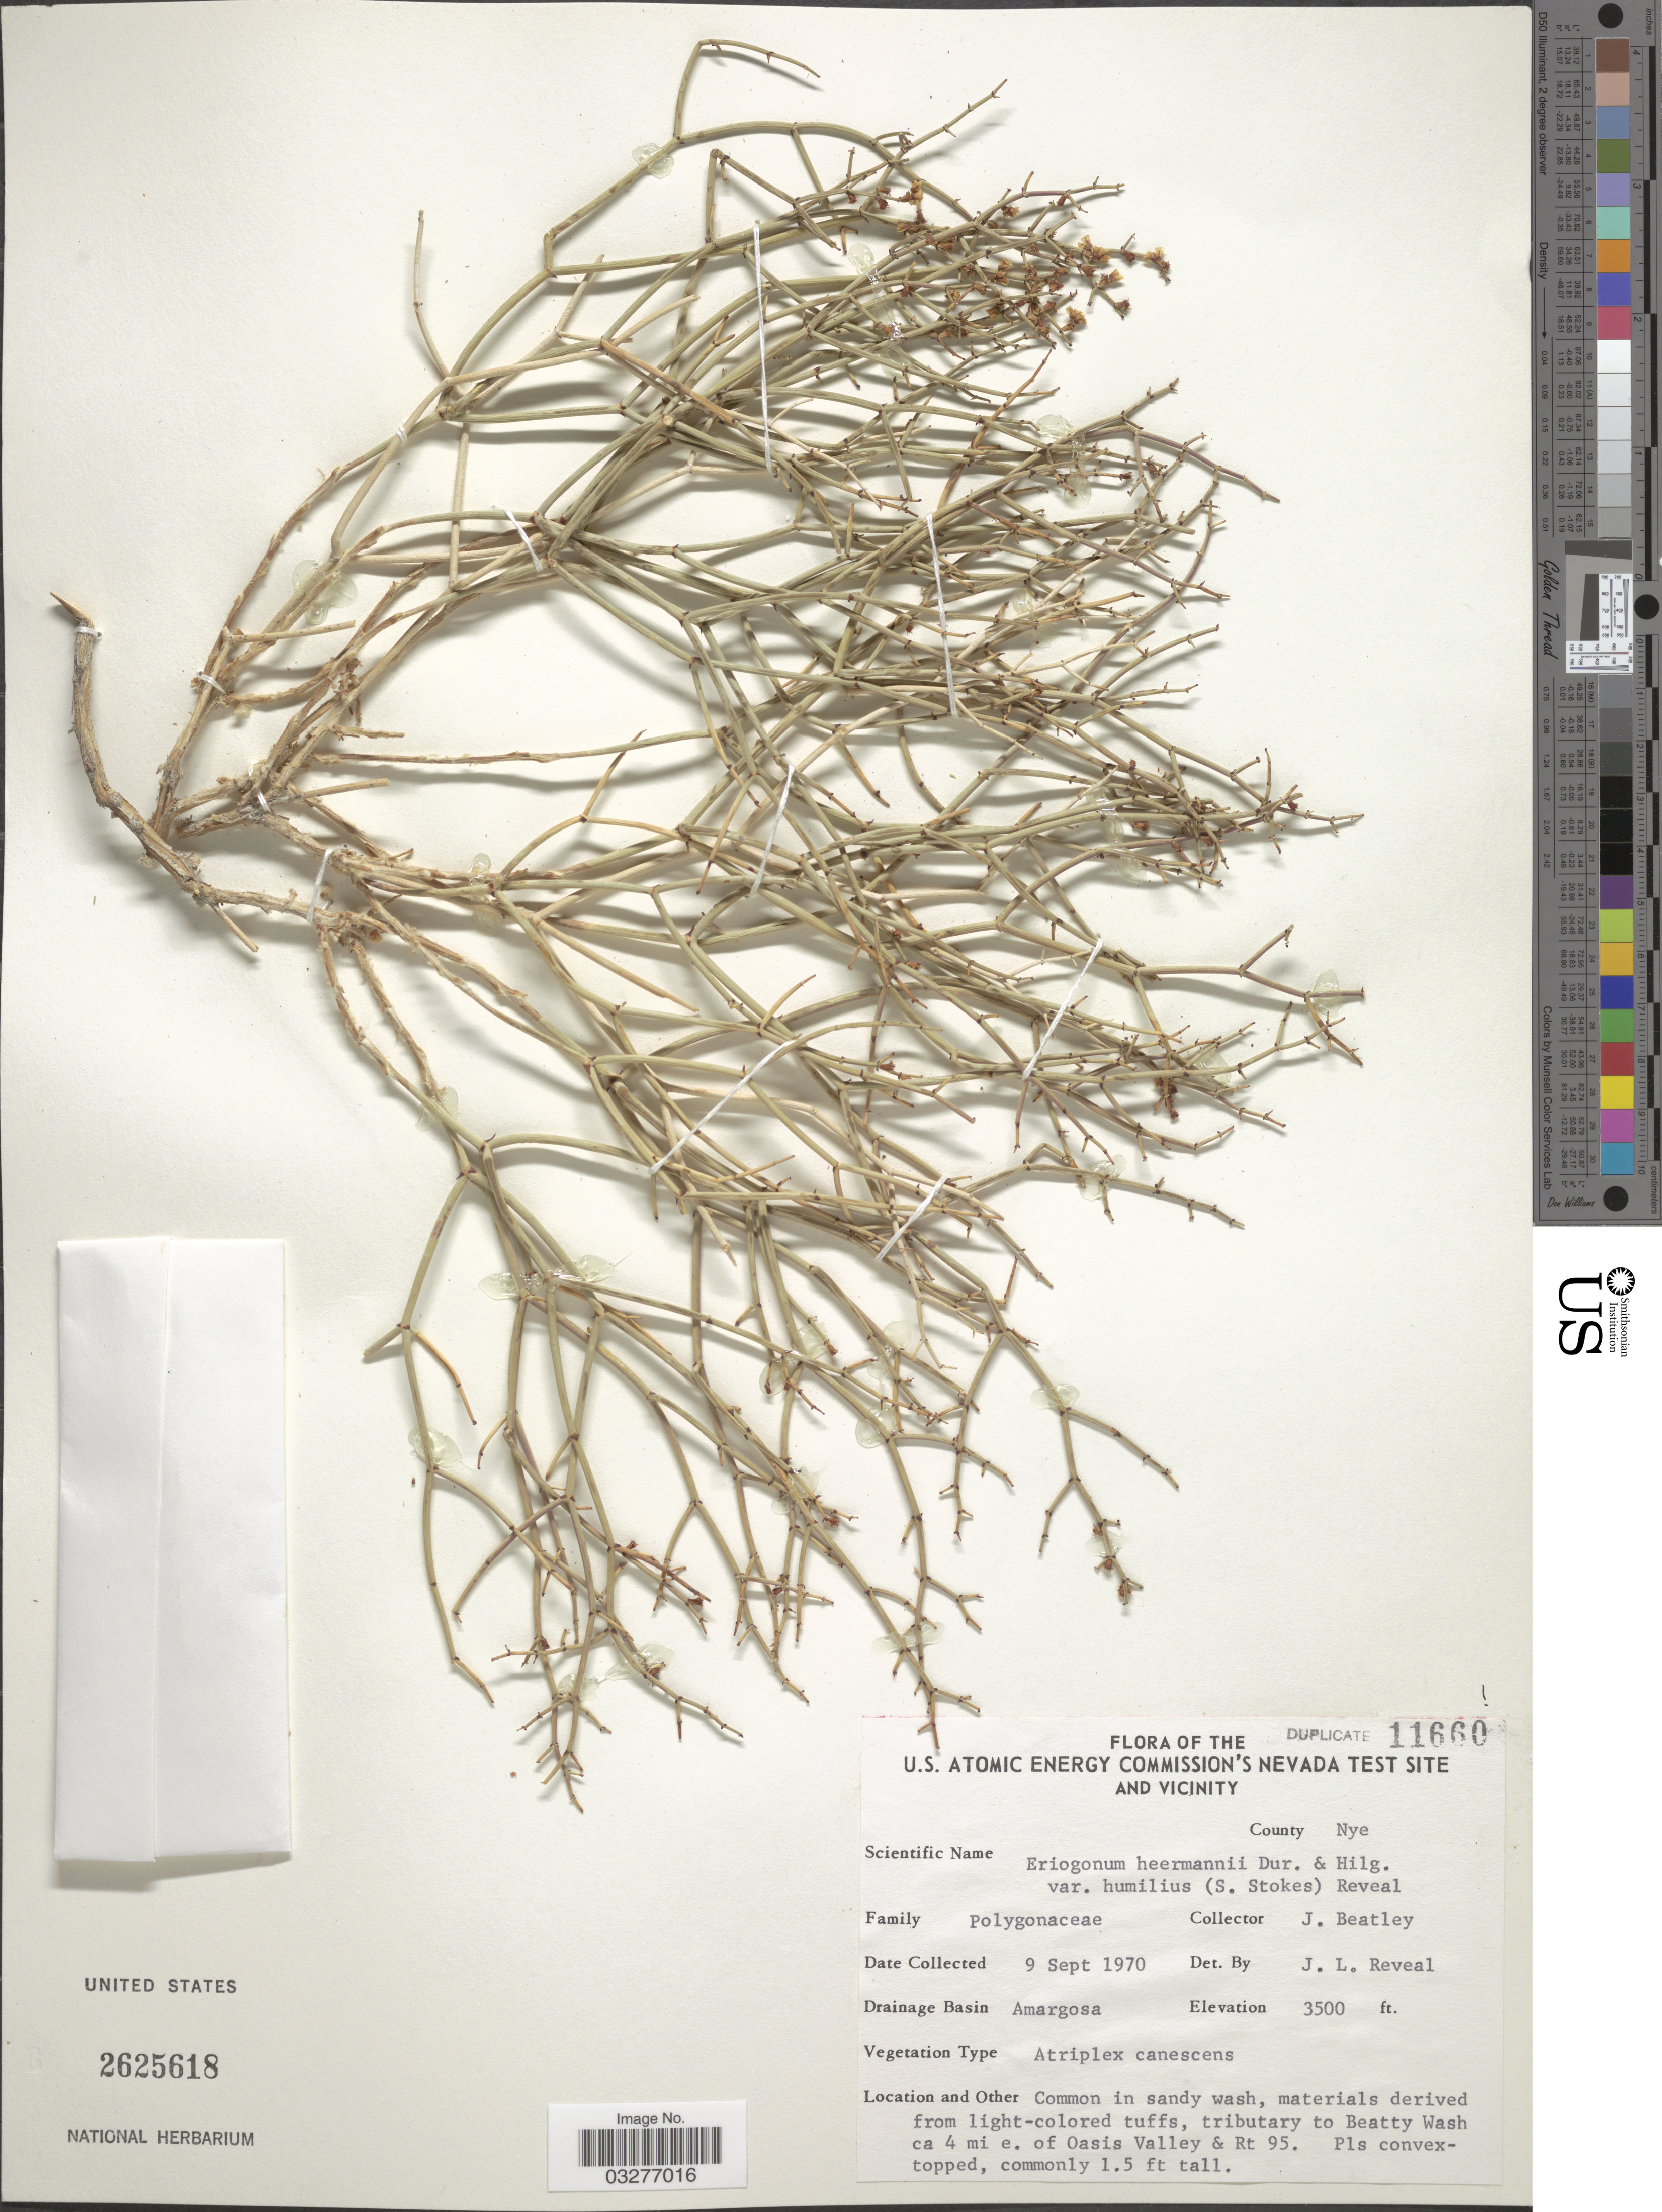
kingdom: Plantae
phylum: Tracheophyta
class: Magnoliopsida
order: Caryophyllales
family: Polygonaceae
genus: Eriogonum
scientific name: Eriogonum heermannii var. humilius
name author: (S. Stokes) Reveal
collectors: J. C. Beatley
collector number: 11660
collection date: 1970-09-09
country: United States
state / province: Nevada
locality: U.S. Atomic Energy Commission's Nevada Test Site and Vicinity. County Nye. Drainage Basin Amargosa. Tributary to Beatty Wash ca 4 mi e. of Oasis Valley & Rt 95.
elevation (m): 1067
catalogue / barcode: US 2625618